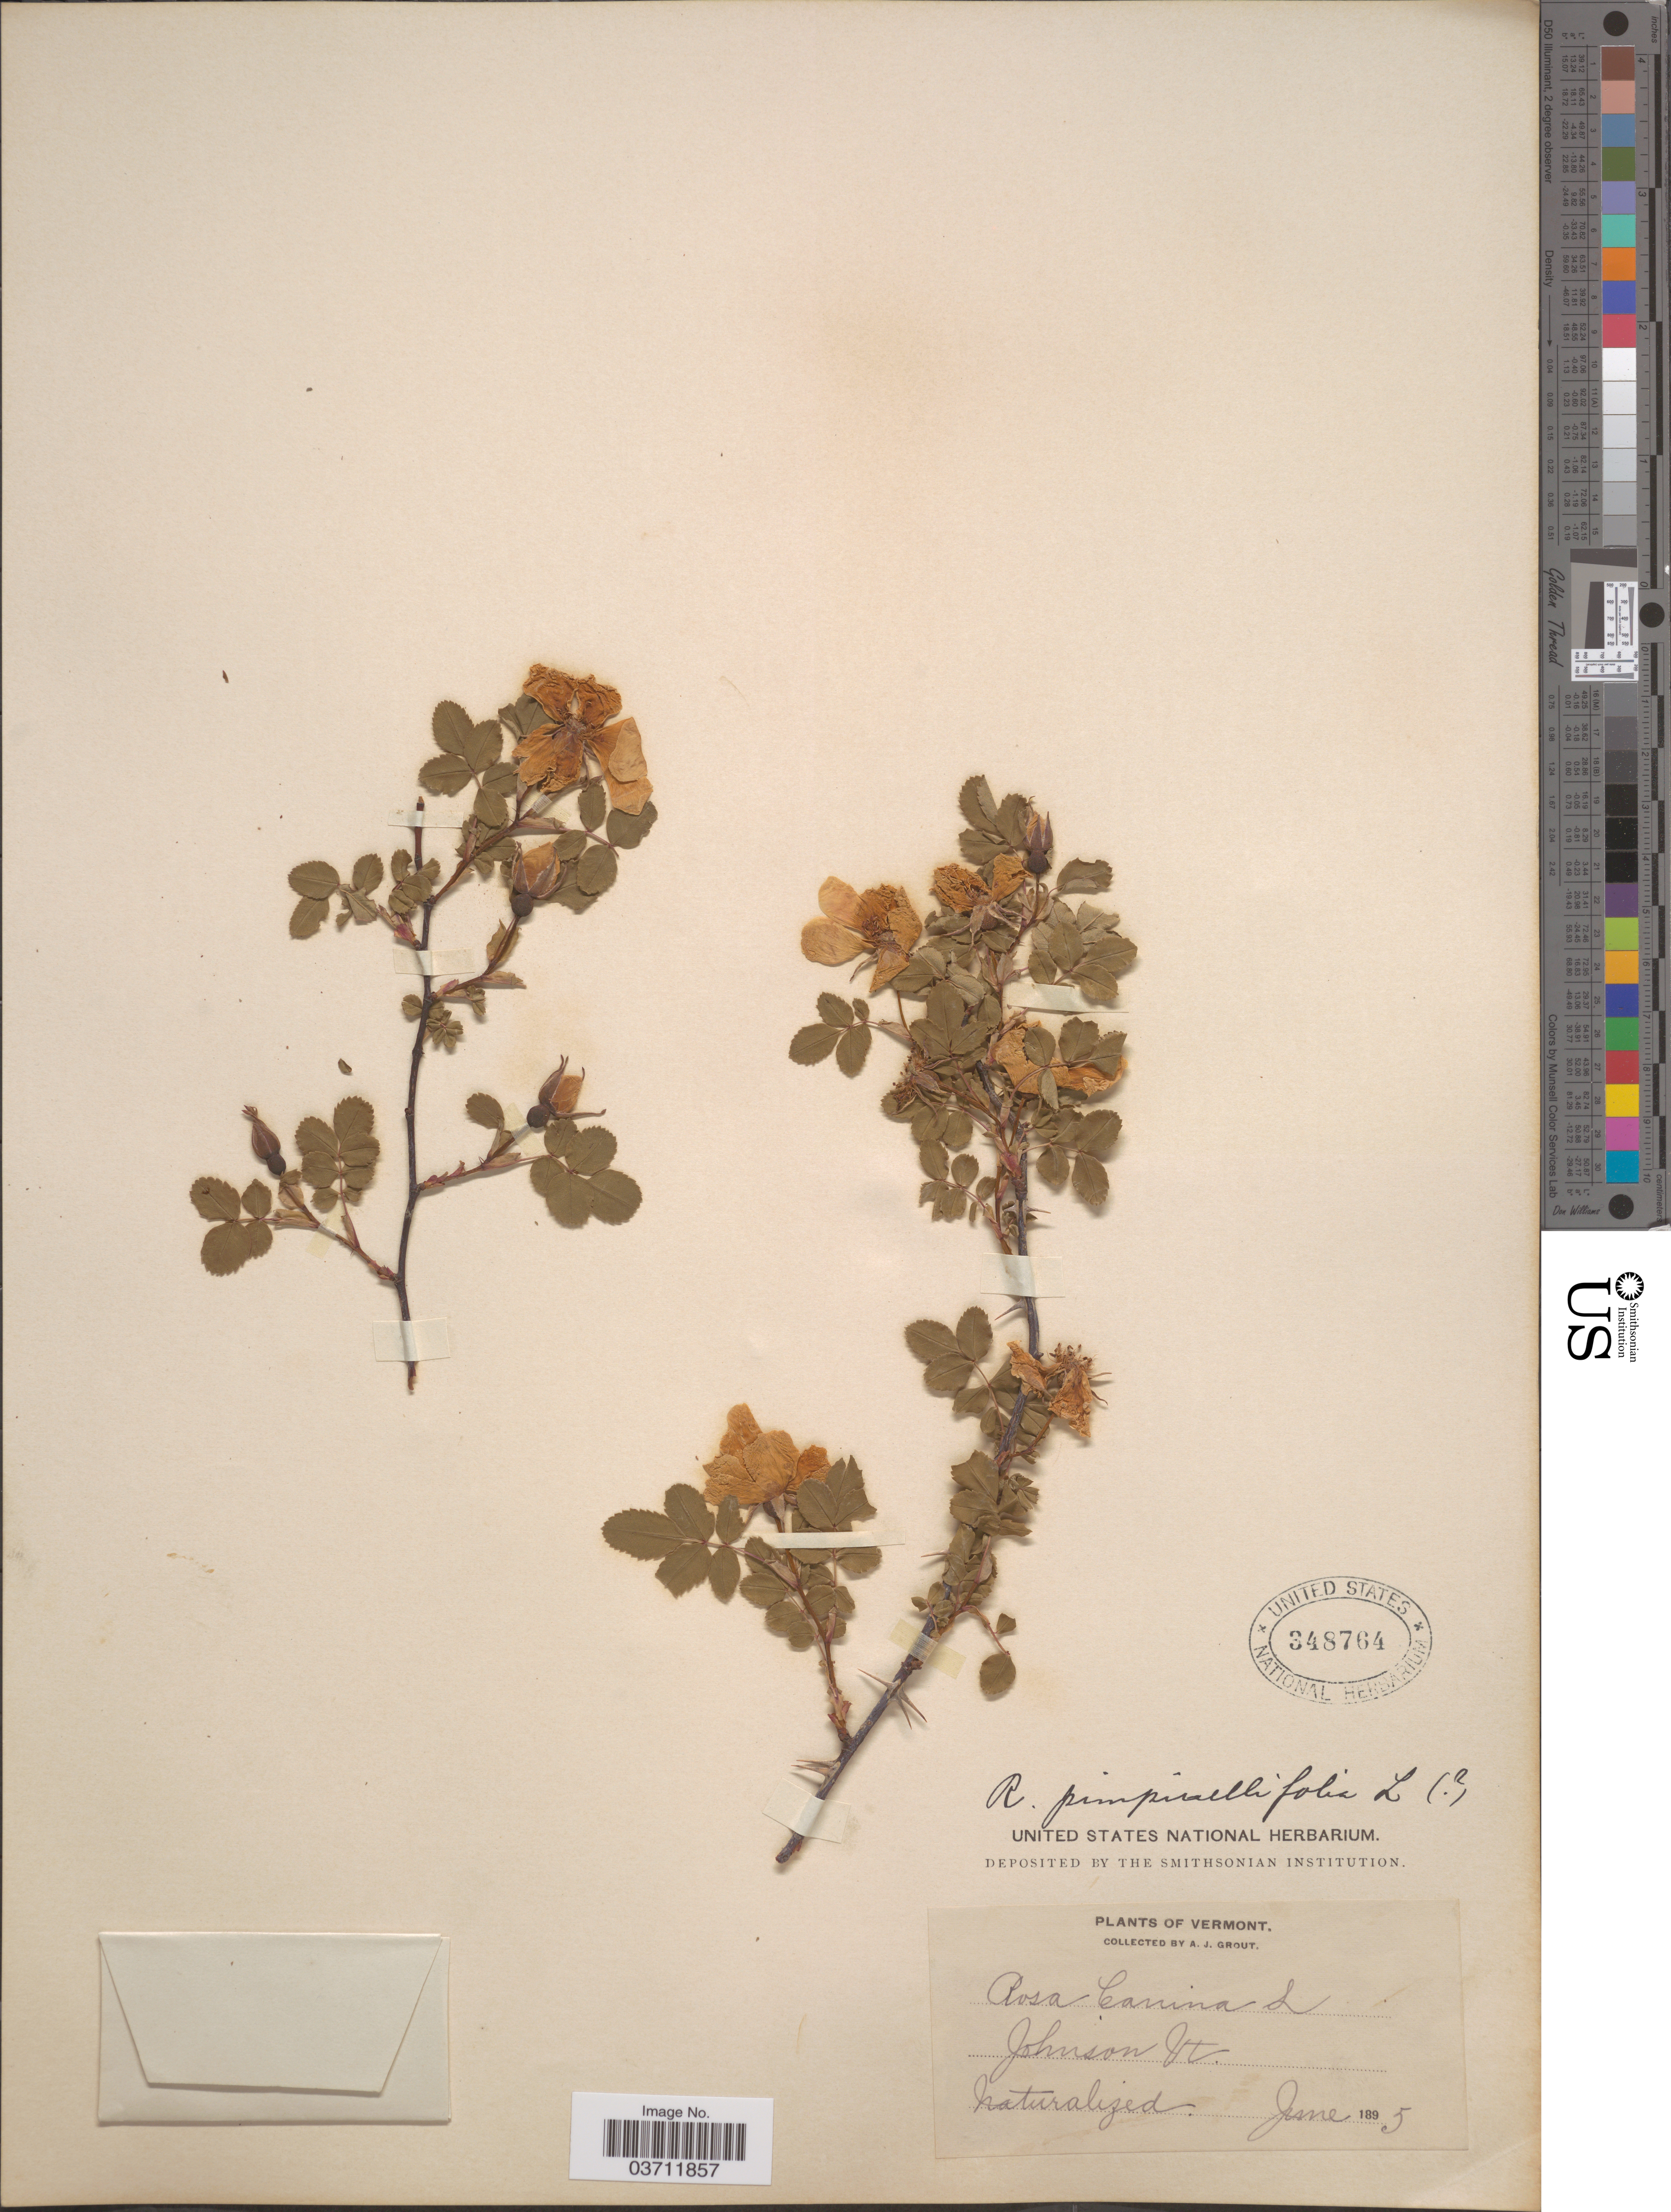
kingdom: Plantae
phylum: Tracheophyta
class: Magnoliopsida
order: Rosales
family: Rosaceae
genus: Rosa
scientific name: Rosa pimpinellifolia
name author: L.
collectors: A. J. Grout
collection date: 1895-06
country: United States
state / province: Vermont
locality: Johnson. Naturalized.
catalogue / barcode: US 348764